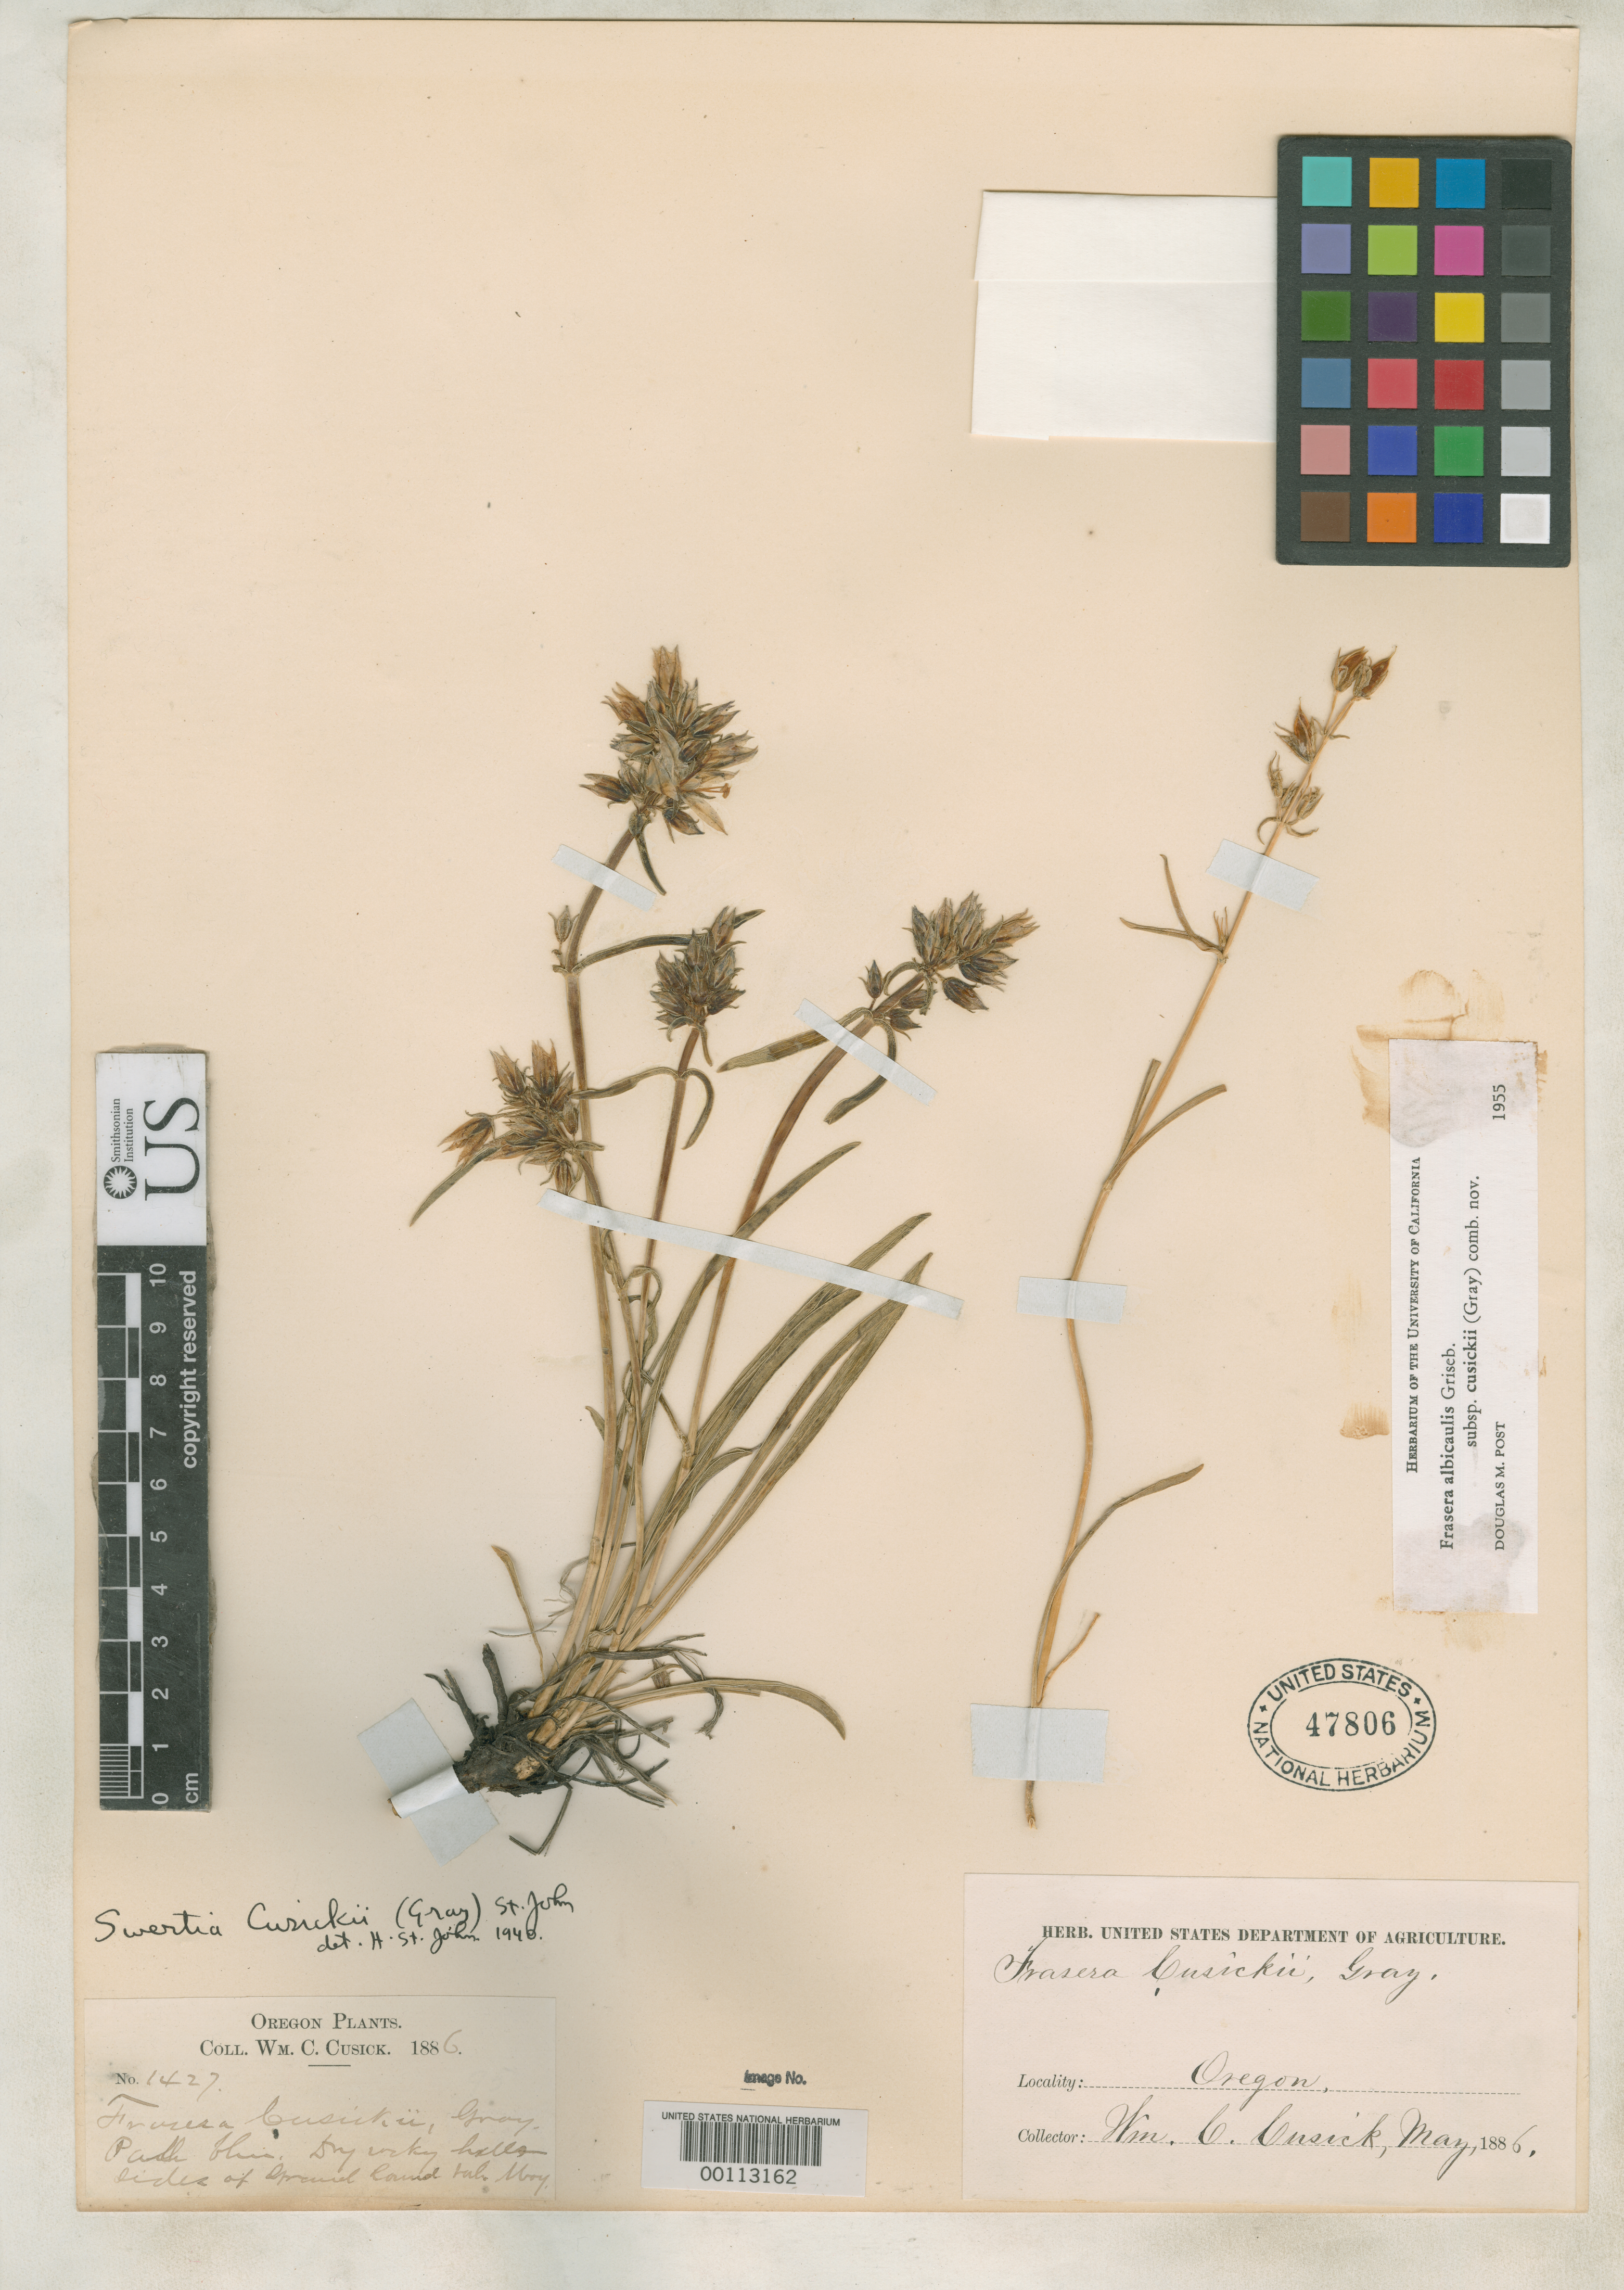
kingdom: Plantae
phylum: Tracheophyta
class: Magnoliopsida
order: Gentianales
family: Gentianaceae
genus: Frasera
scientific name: Frasera cusickii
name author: A. Gray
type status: Type Collection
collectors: W. C. Cusick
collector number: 1427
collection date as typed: Jun 1886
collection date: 1886-06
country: United States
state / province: Oregon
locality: Grande Ronde Valley.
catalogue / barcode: US 47806